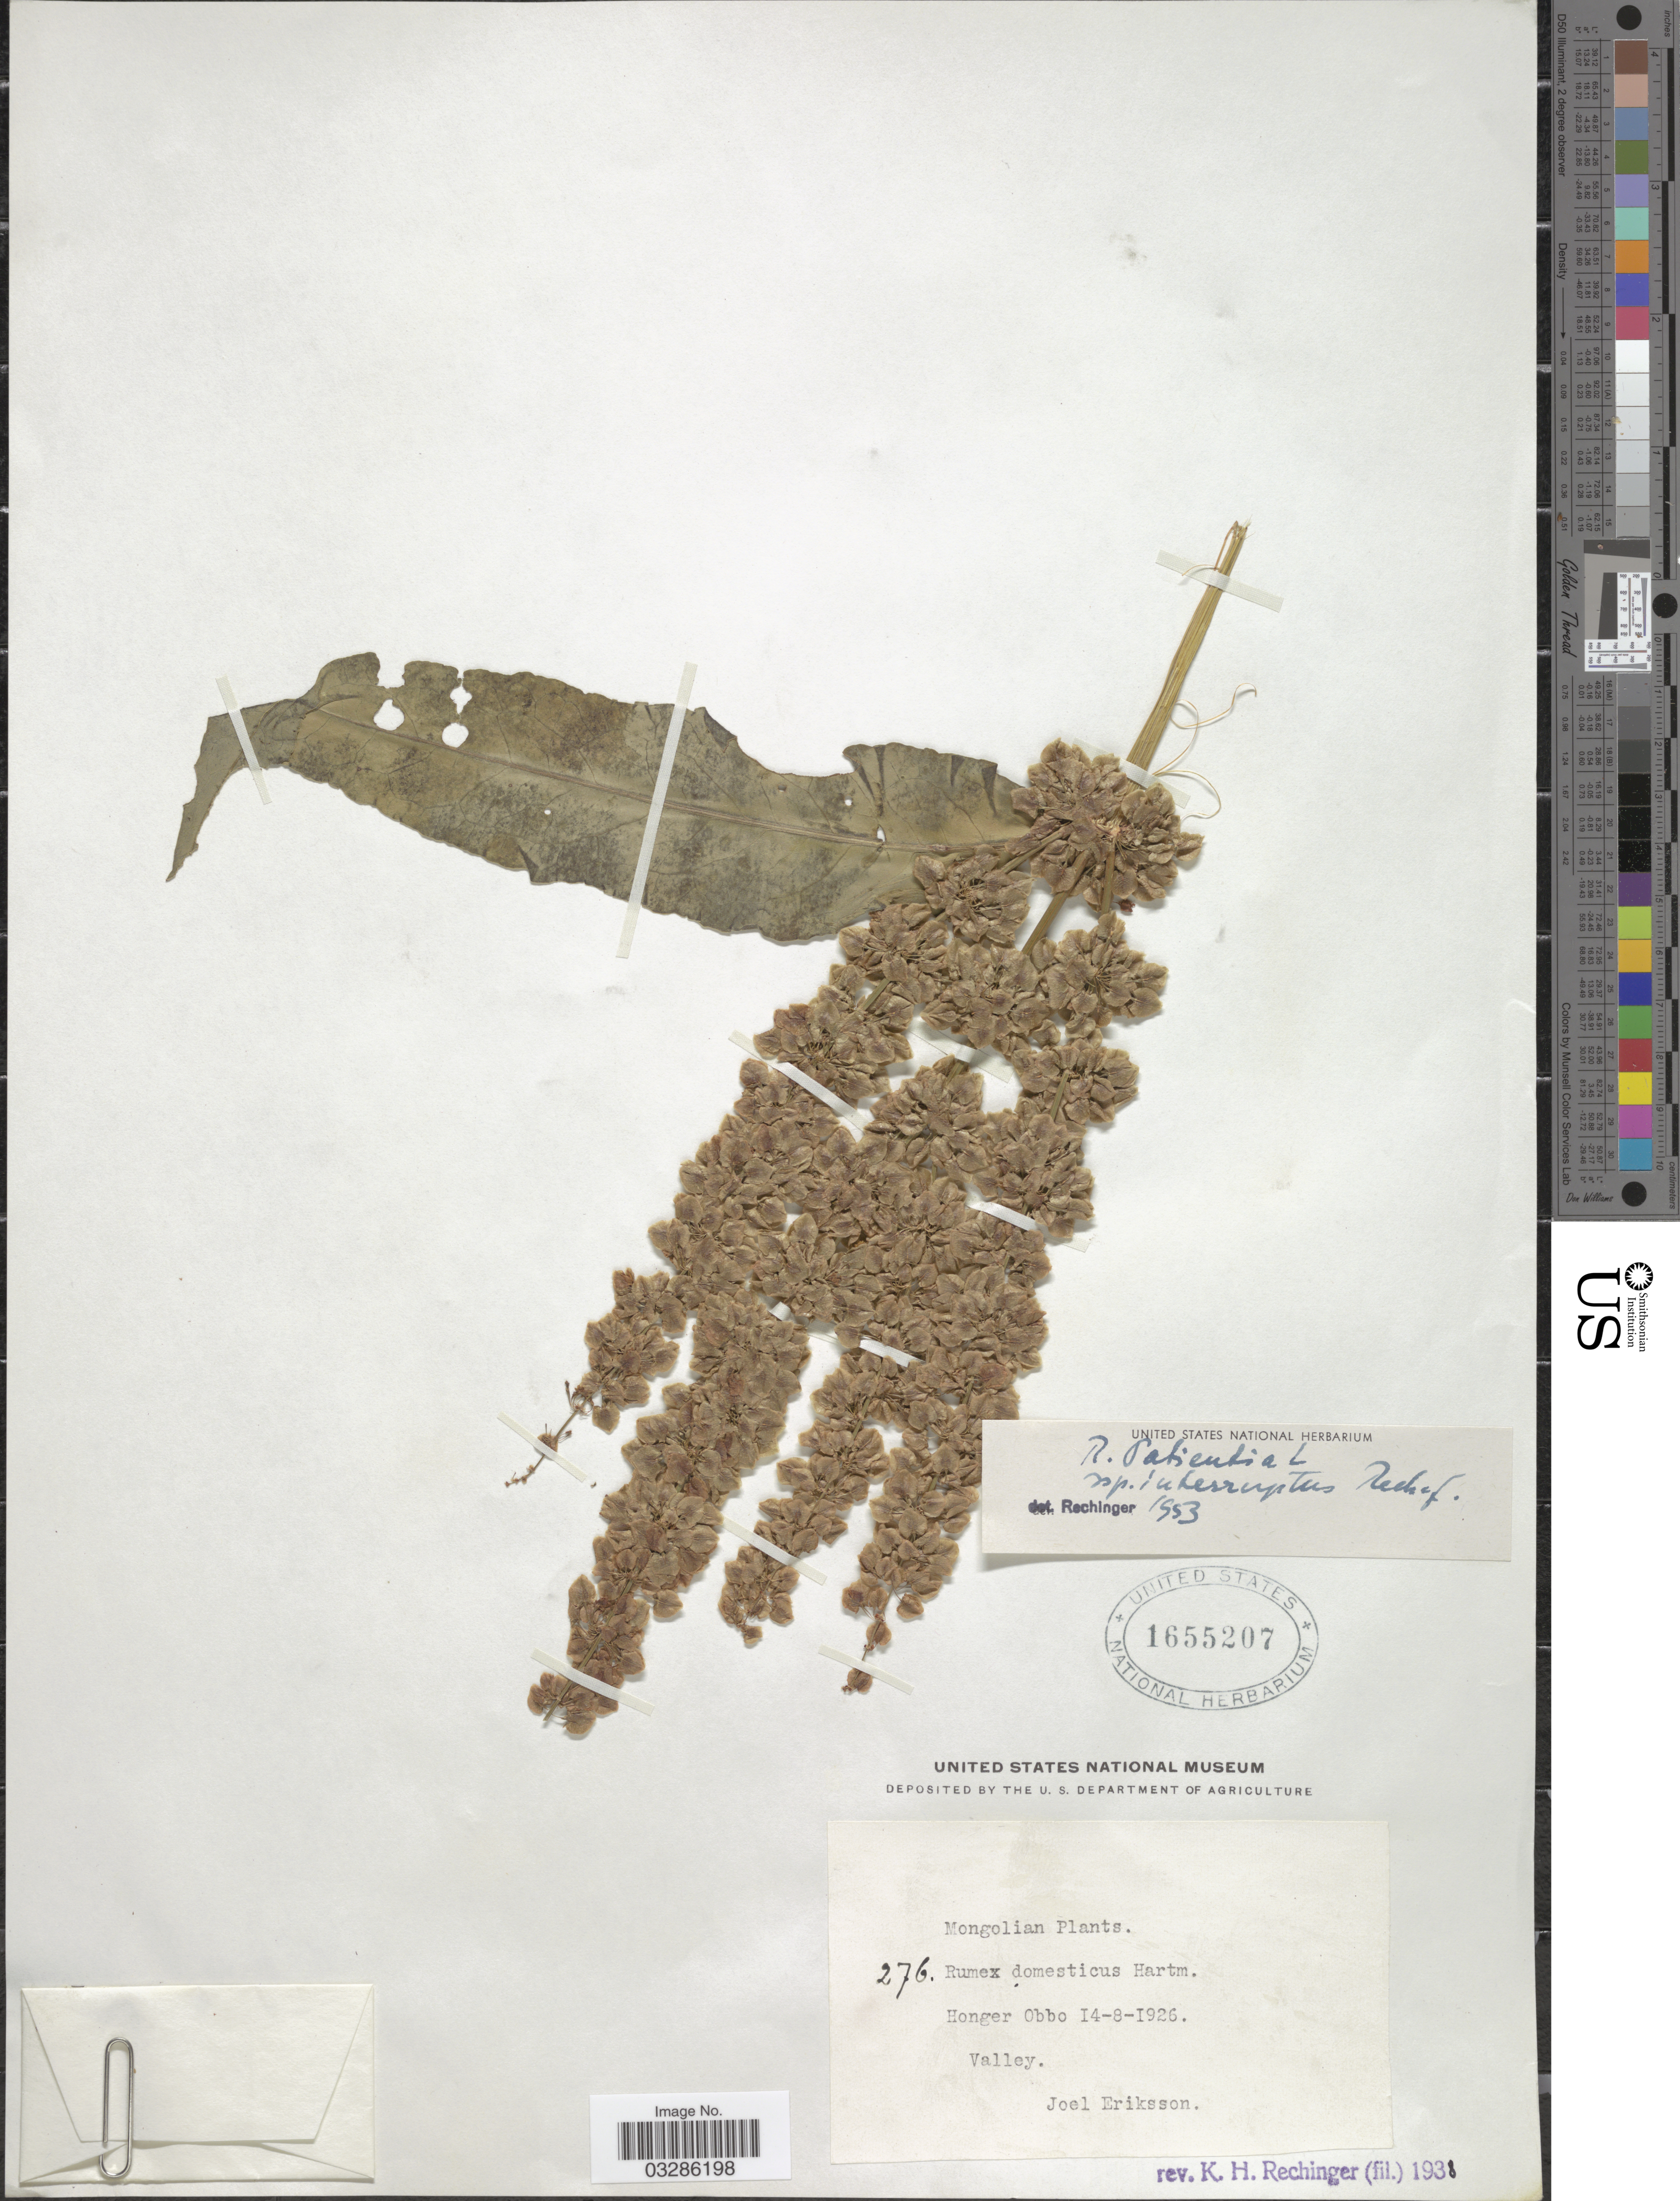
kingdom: Plantae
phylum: Tracheophyta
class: Magnoliopsida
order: Caryophyllales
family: Polygonaceae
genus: Rumex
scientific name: Rumex patientia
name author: L.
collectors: J. Eriksson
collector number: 276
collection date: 1926-08-14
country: Mongolia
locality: Honger Obbo Valley.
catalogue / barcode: US 1655207